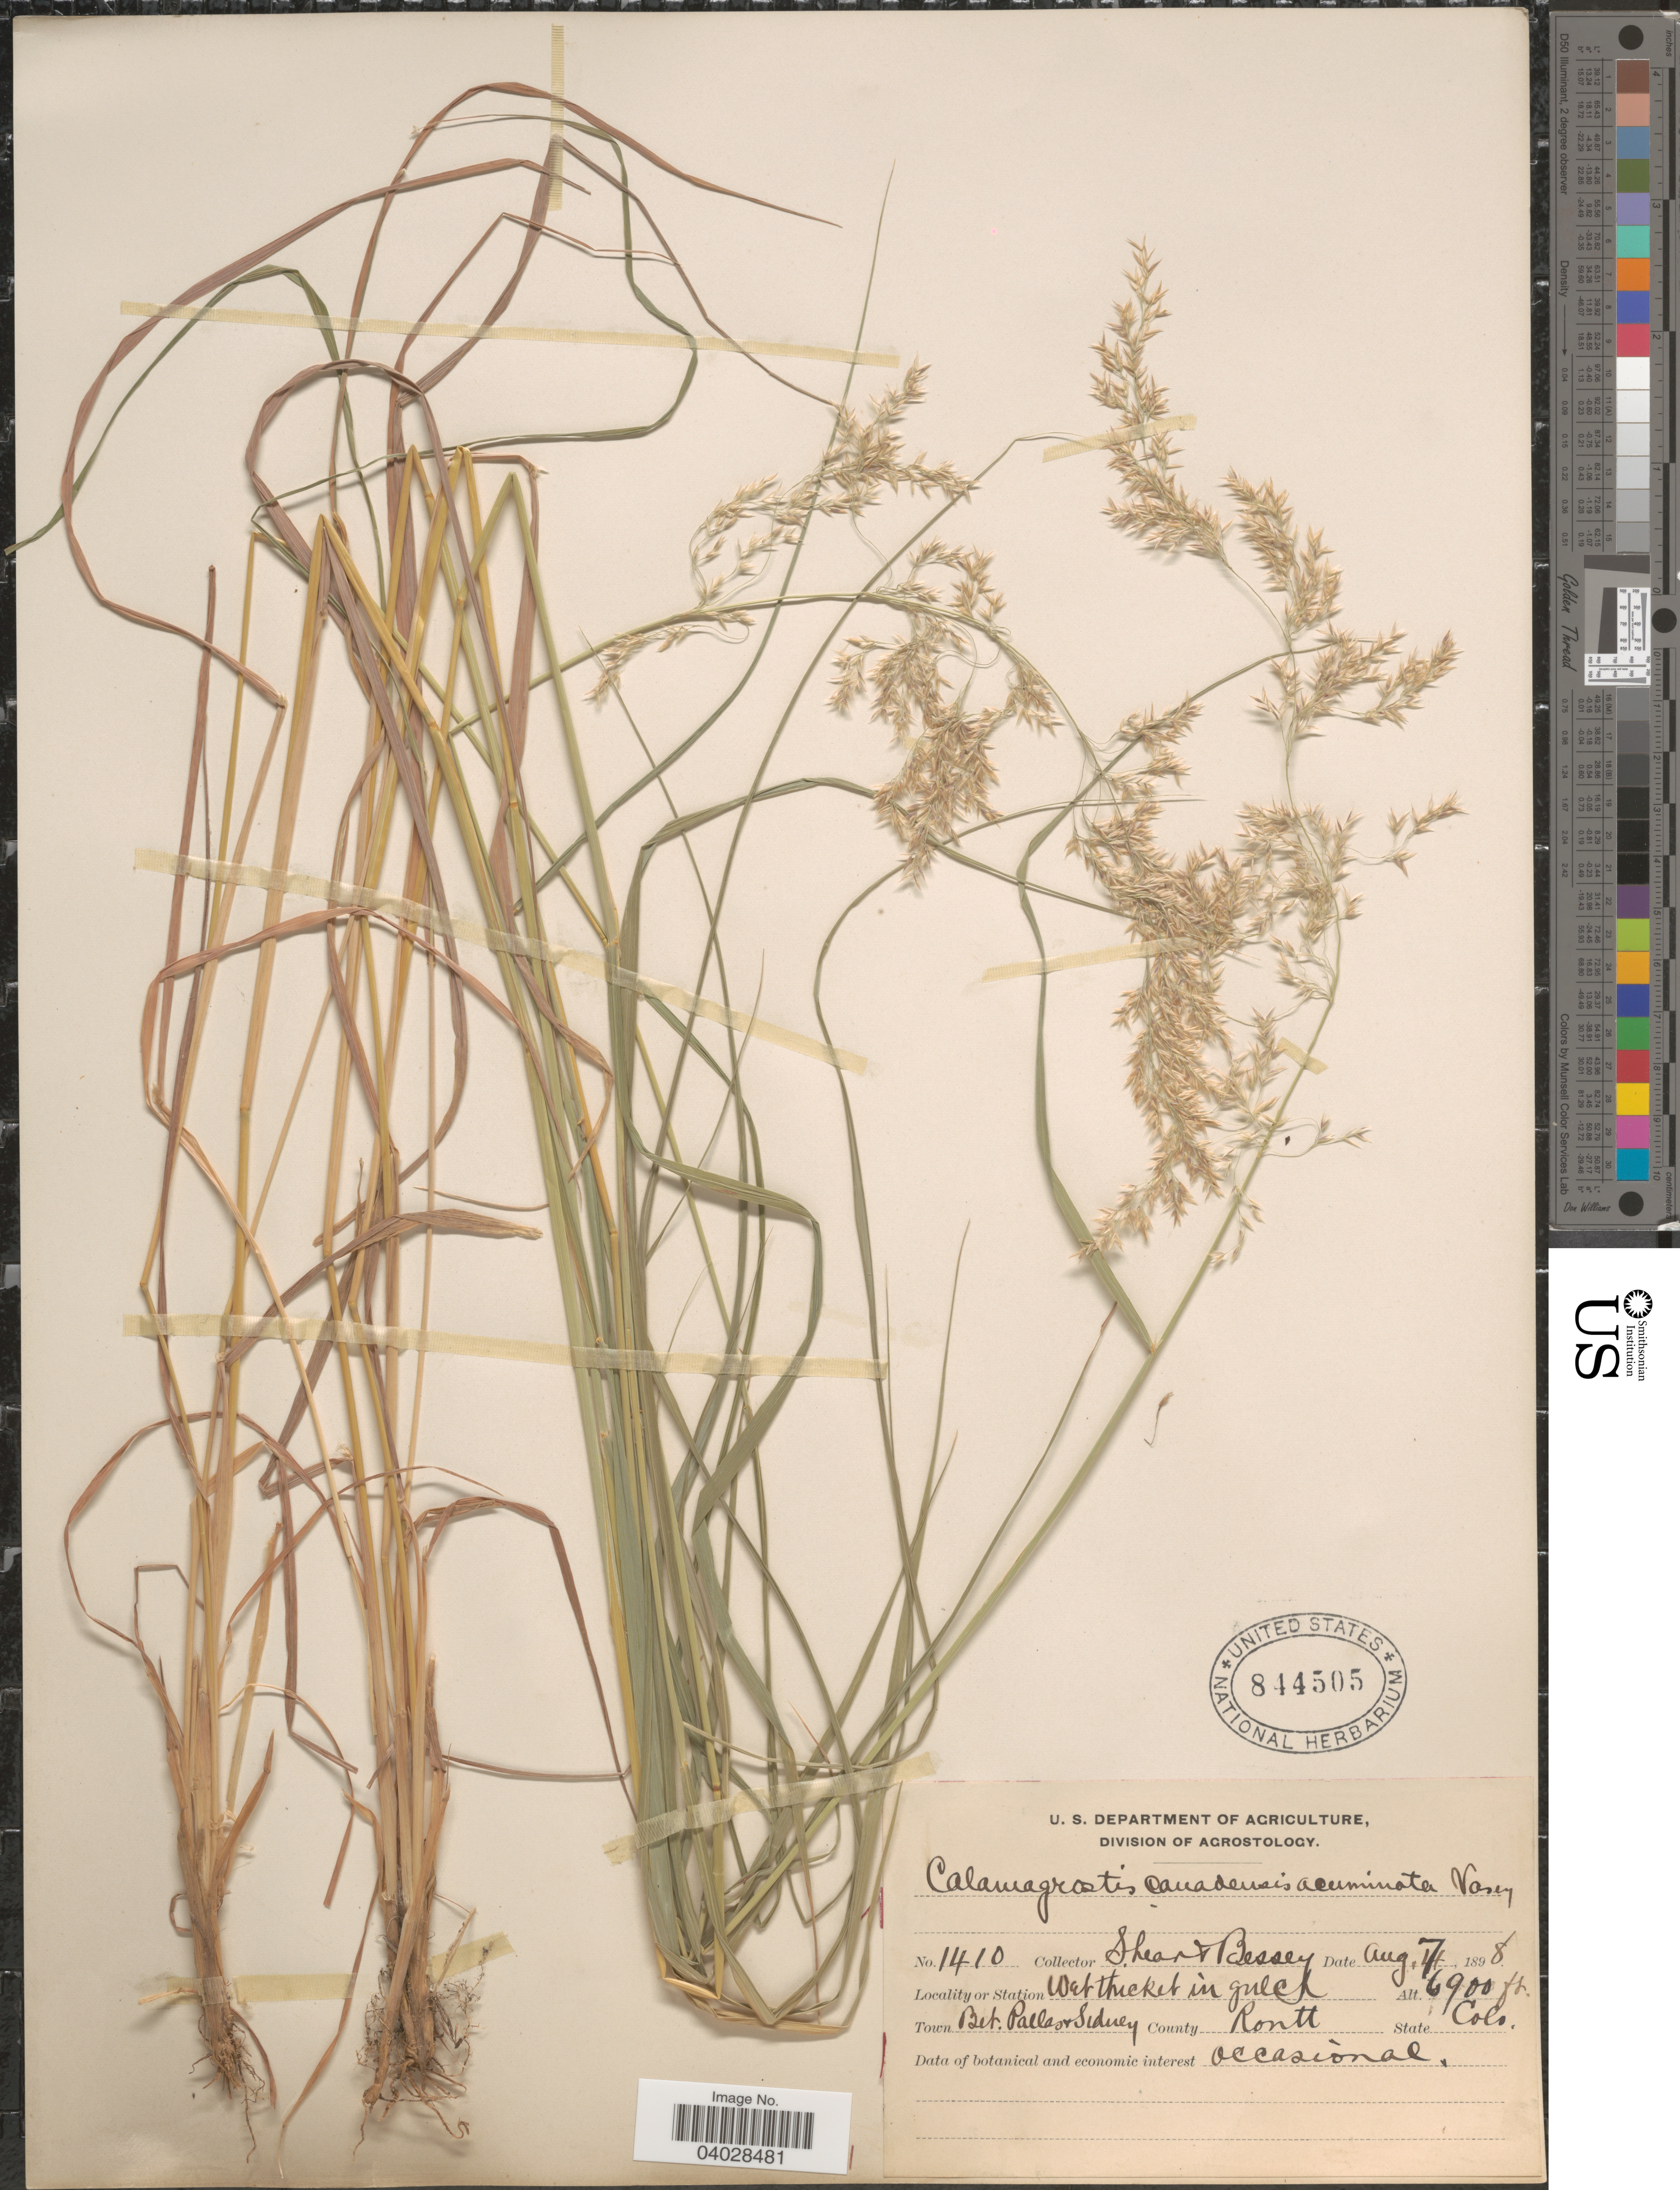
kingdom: Plantae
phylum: Tracheophyta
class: Liliopsida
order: Poales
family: Poaceae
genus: Calamagrostis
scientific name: Calamagrostis canadensis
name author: (Michx.) P. Beauv.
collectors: -- Shear & -. Bessey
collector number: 1410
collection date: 1898-08-07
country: United States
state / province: Colorado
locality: Town Bet. Pallas & Sidney. County Routt.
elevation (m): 2103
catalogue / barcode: US 844505